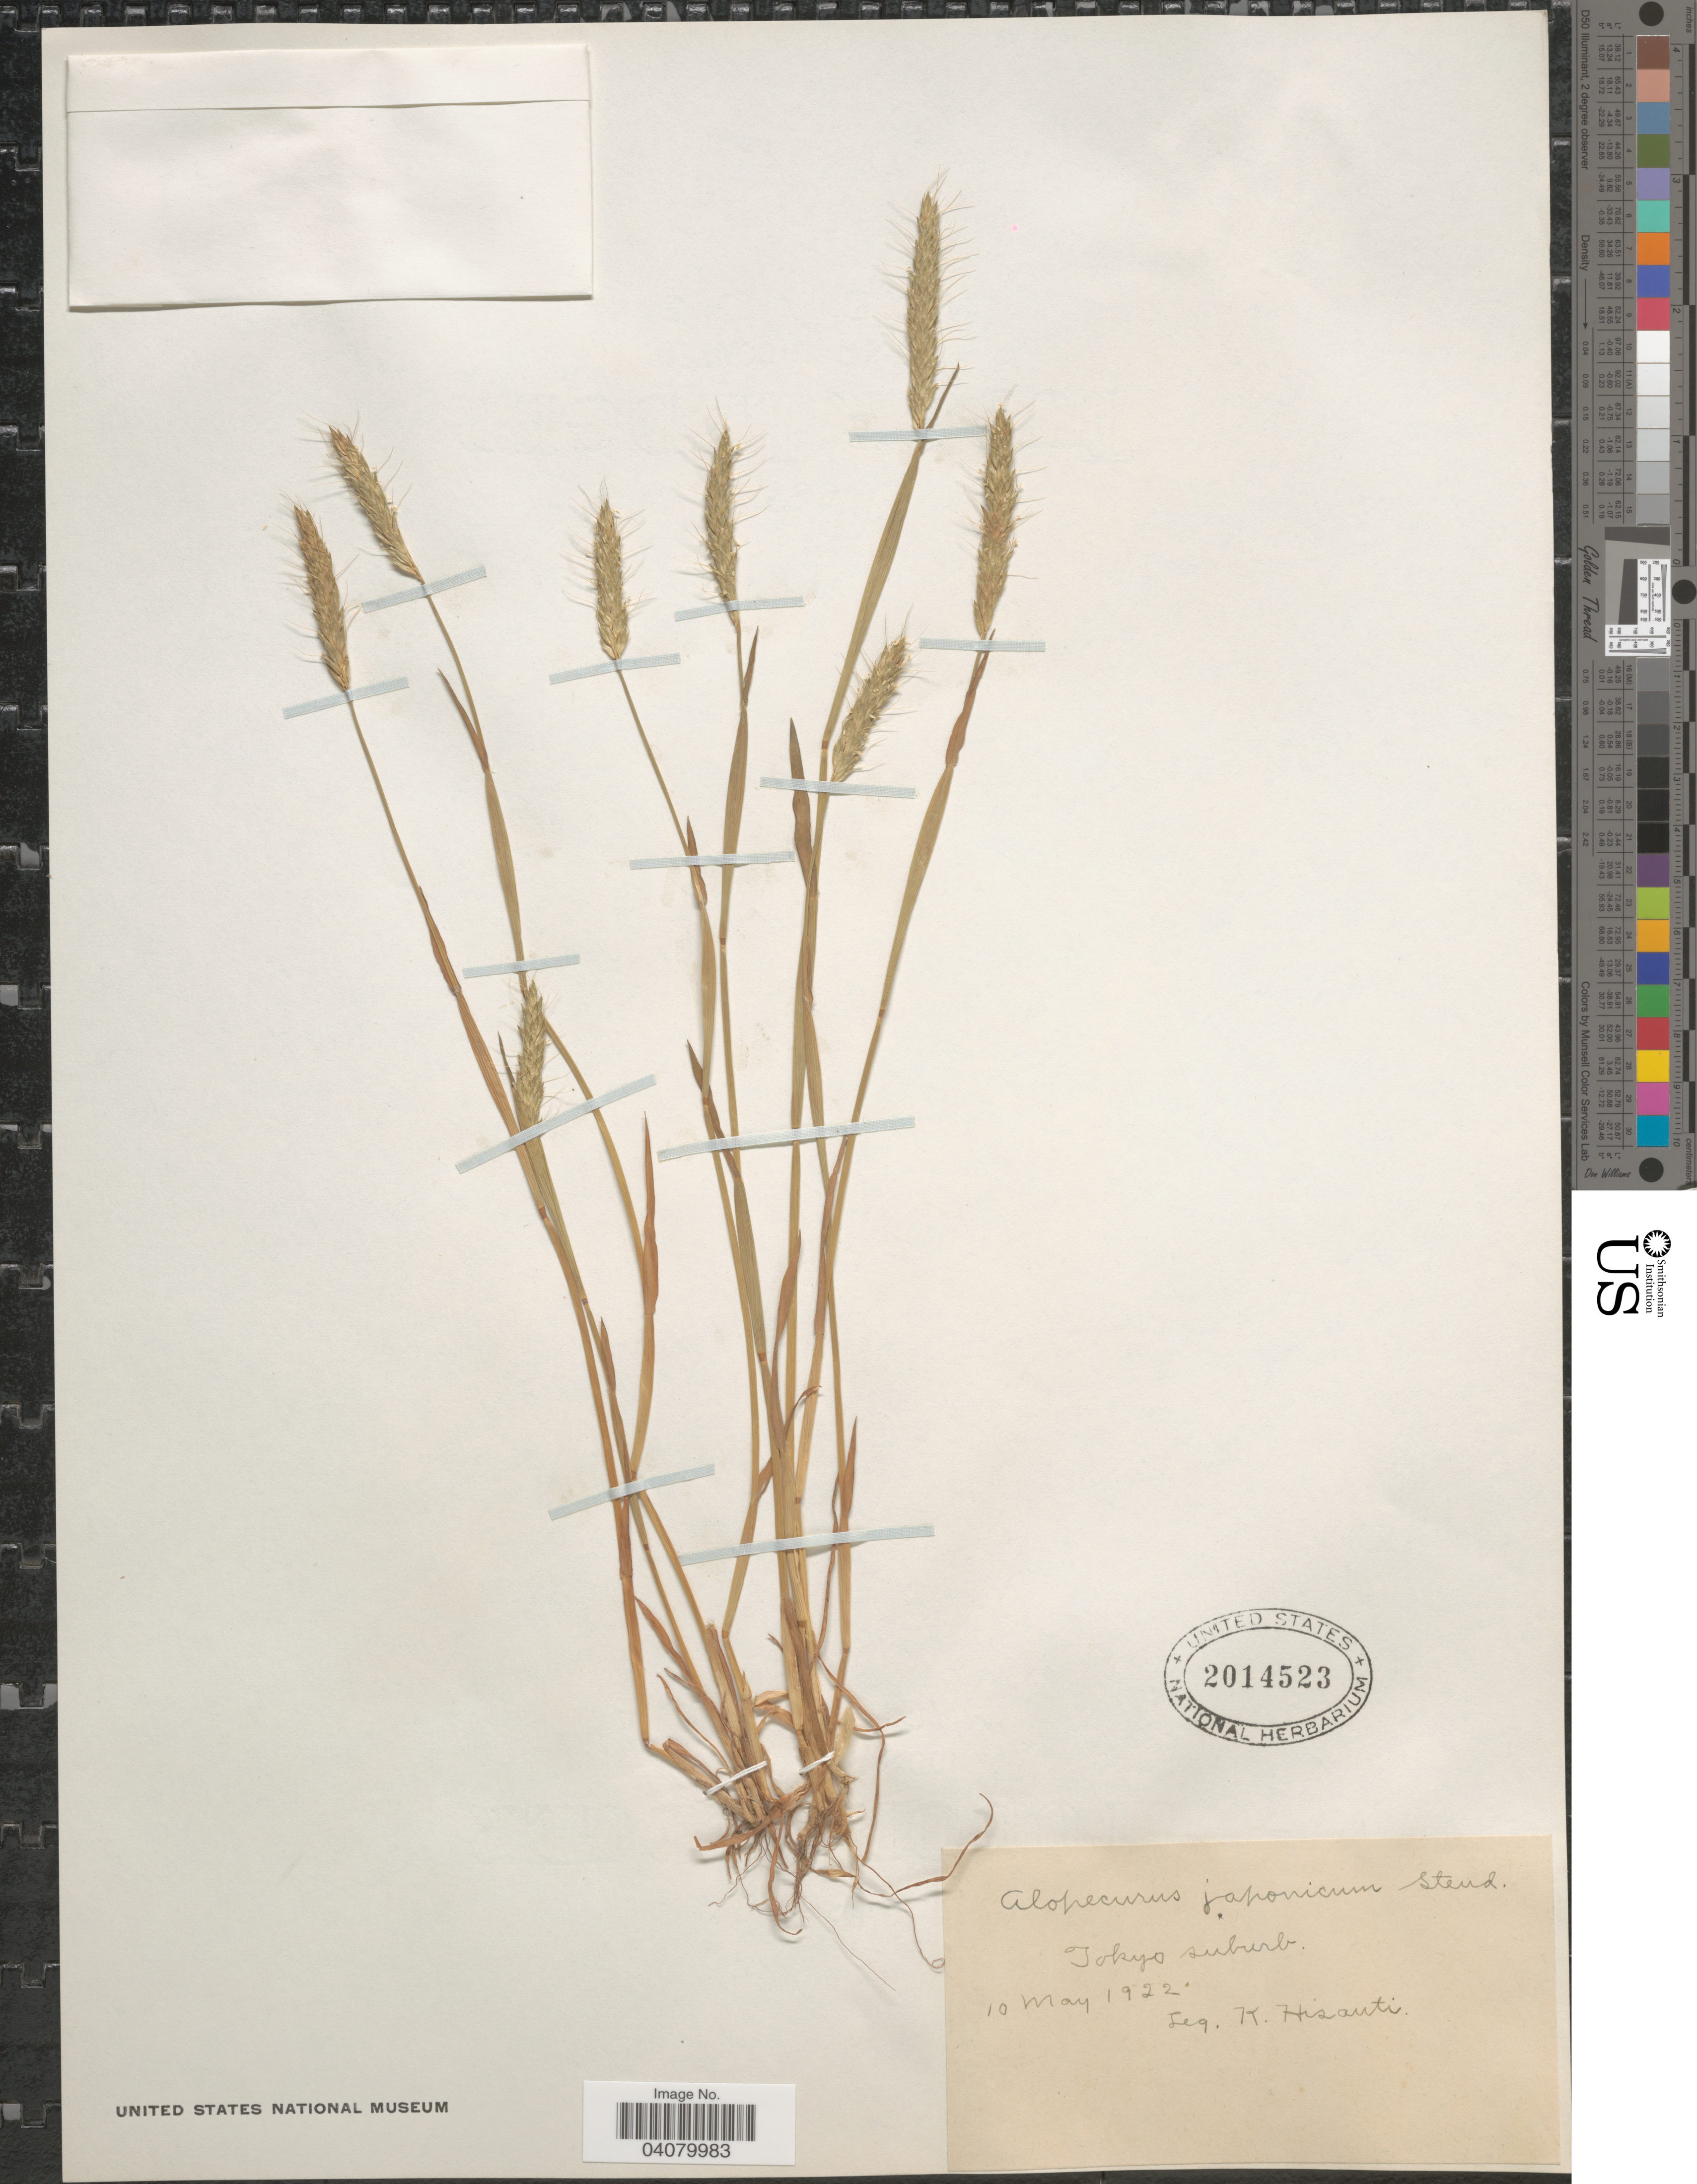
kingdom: Plantae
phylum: Tracheophyta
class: Liliopsida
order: Poales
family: Poaceae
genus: Alopecurus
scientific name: Alopecurus japonicus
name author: Steud.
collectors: K. Hisauti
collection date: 1922-05-10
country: Japan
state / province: Tokyo, Federal City of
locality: Tokyo suburb.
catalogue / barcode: US 2014523